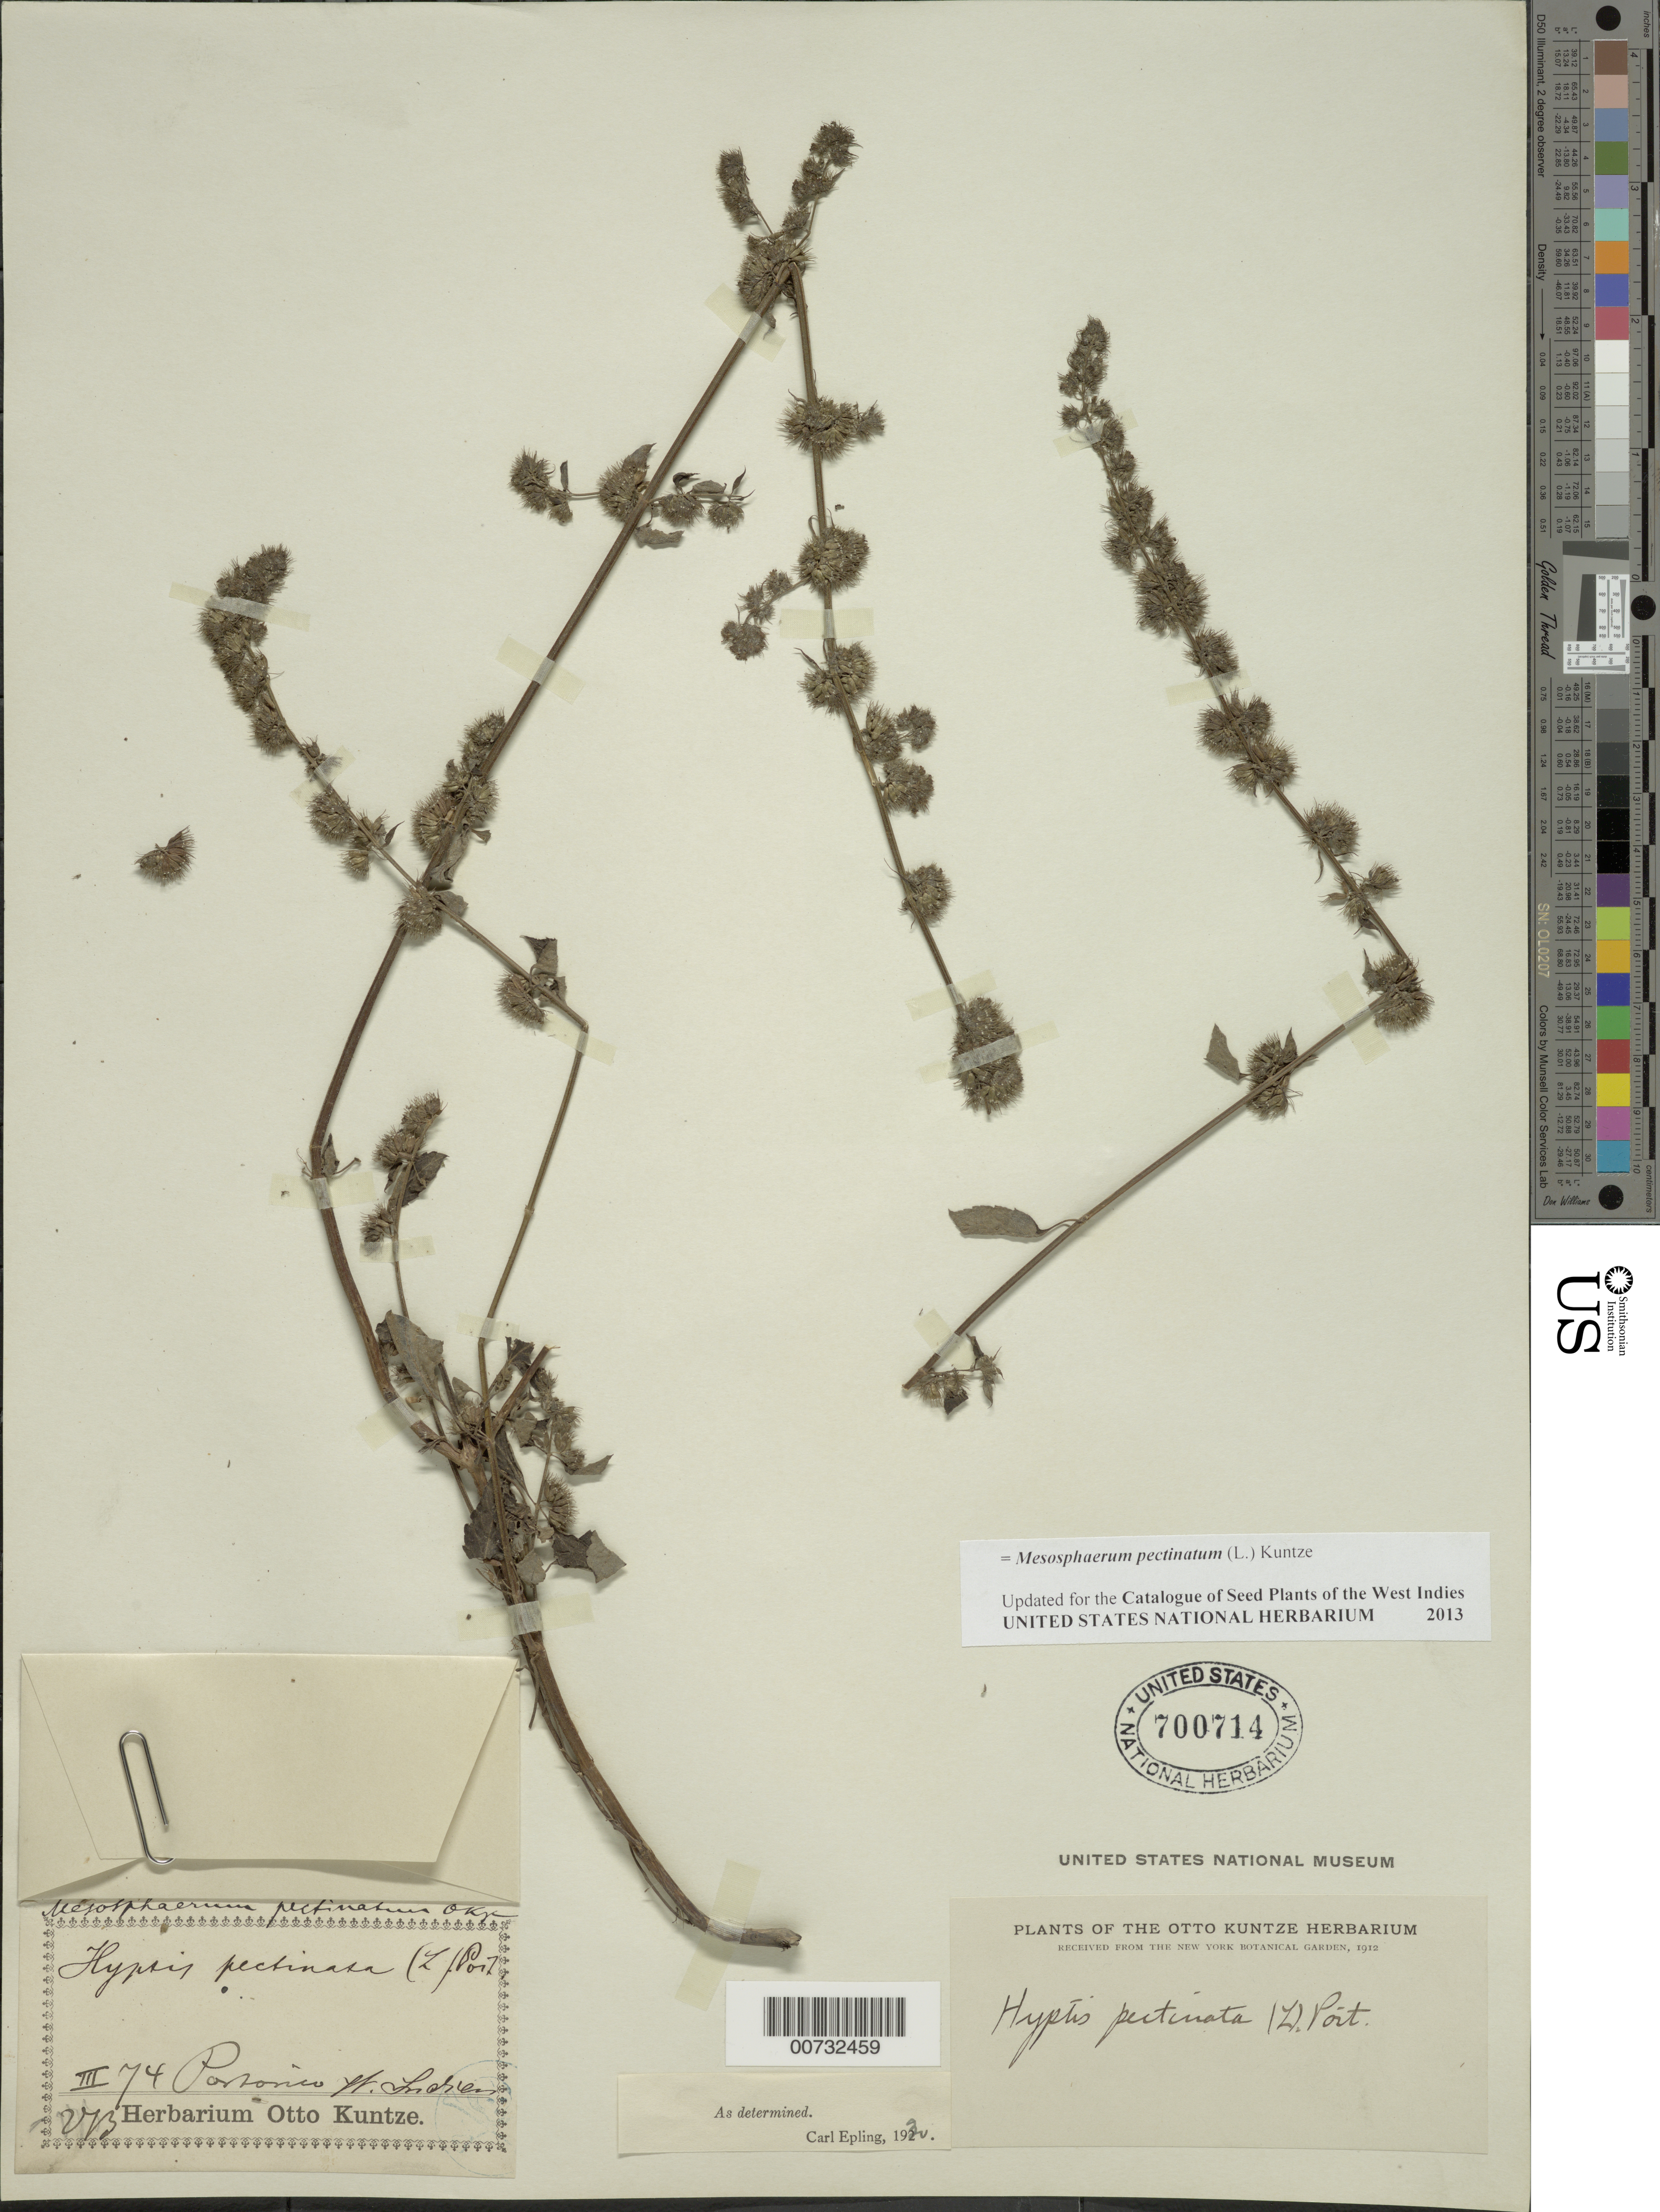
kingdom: Plantae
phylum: Tracheophyta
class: Magnoliopsida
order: Lamiales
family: Lamiaceae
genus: Mesosphaerum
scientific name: Mesosphaerum pectinatum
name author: (L.) Kuntze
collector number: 273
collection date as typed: Mar 1874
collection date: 1874-03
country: Puerto Rico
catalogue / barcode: US 700714